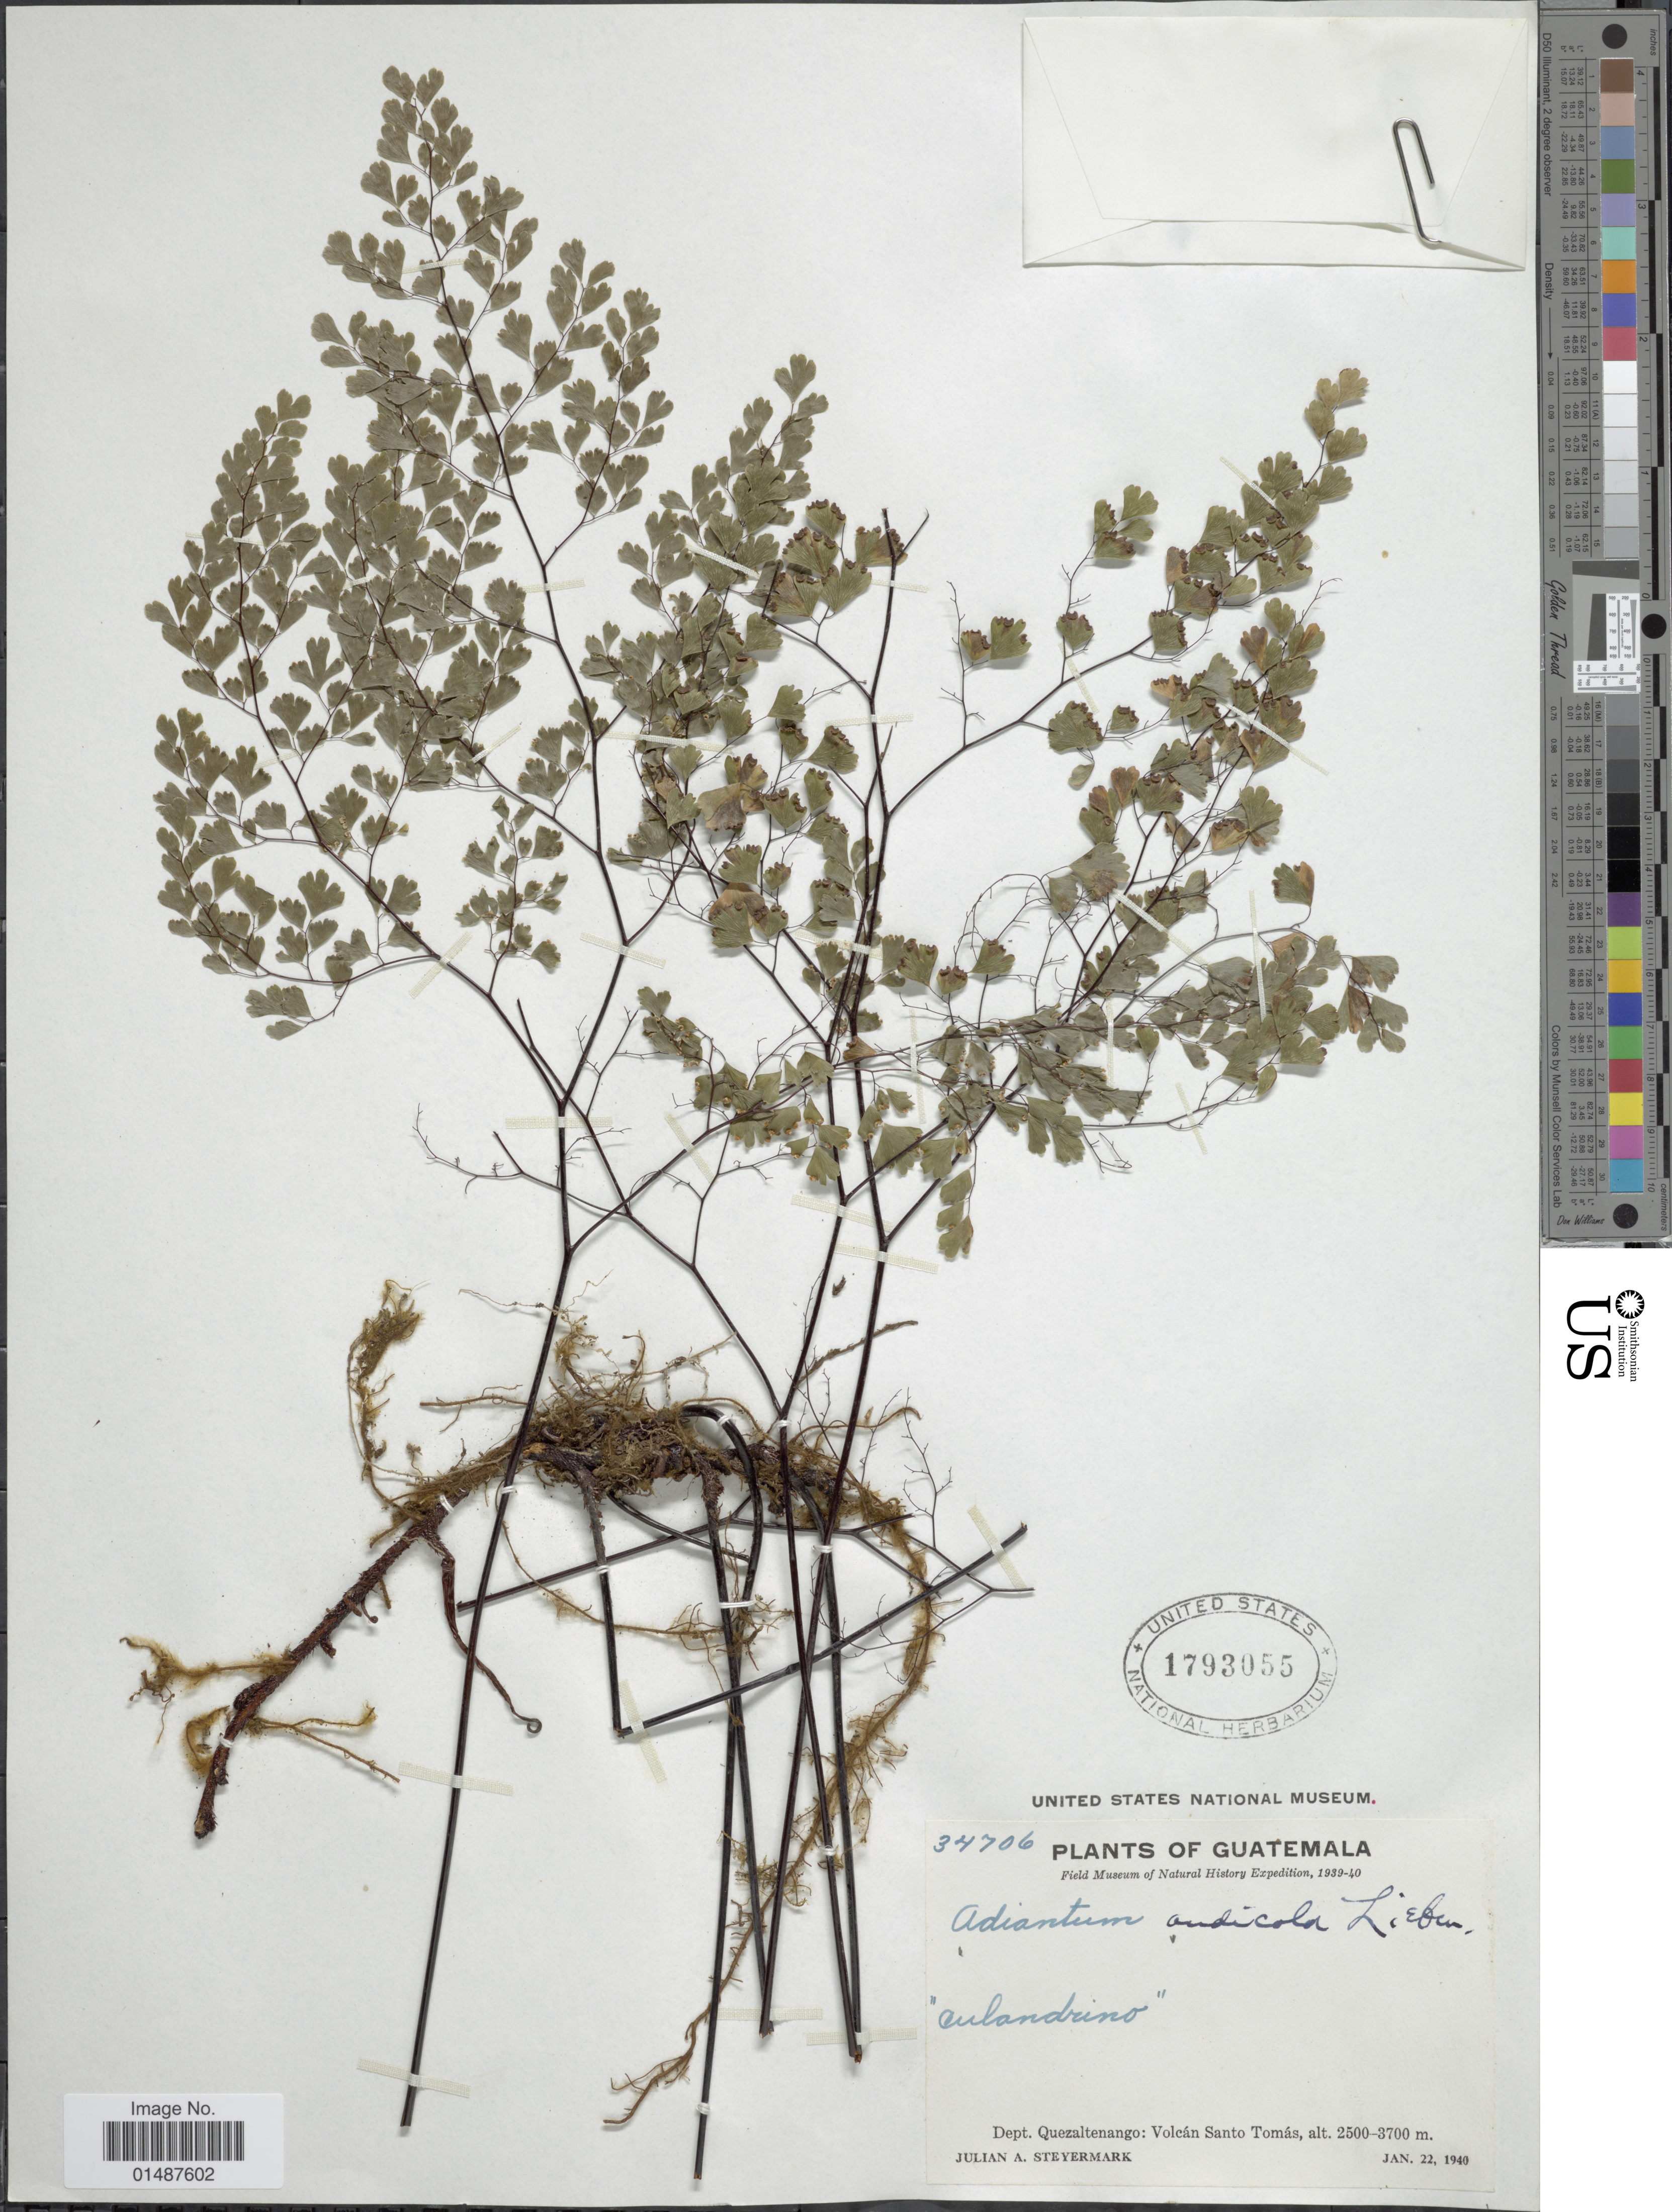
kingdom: Plantae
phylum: Tracheophyta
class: Polypodiopsida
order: Polypodiales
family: Pteridaceae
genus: Adiantum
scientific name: Adiantum andicola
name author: Liebm.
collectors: J. Steyermark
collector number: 34706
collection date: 1940-01-22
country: Guatemala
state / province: Quetzaltenango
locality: Volcan Santo Tomas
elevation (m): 2500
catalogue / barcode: US 1793055